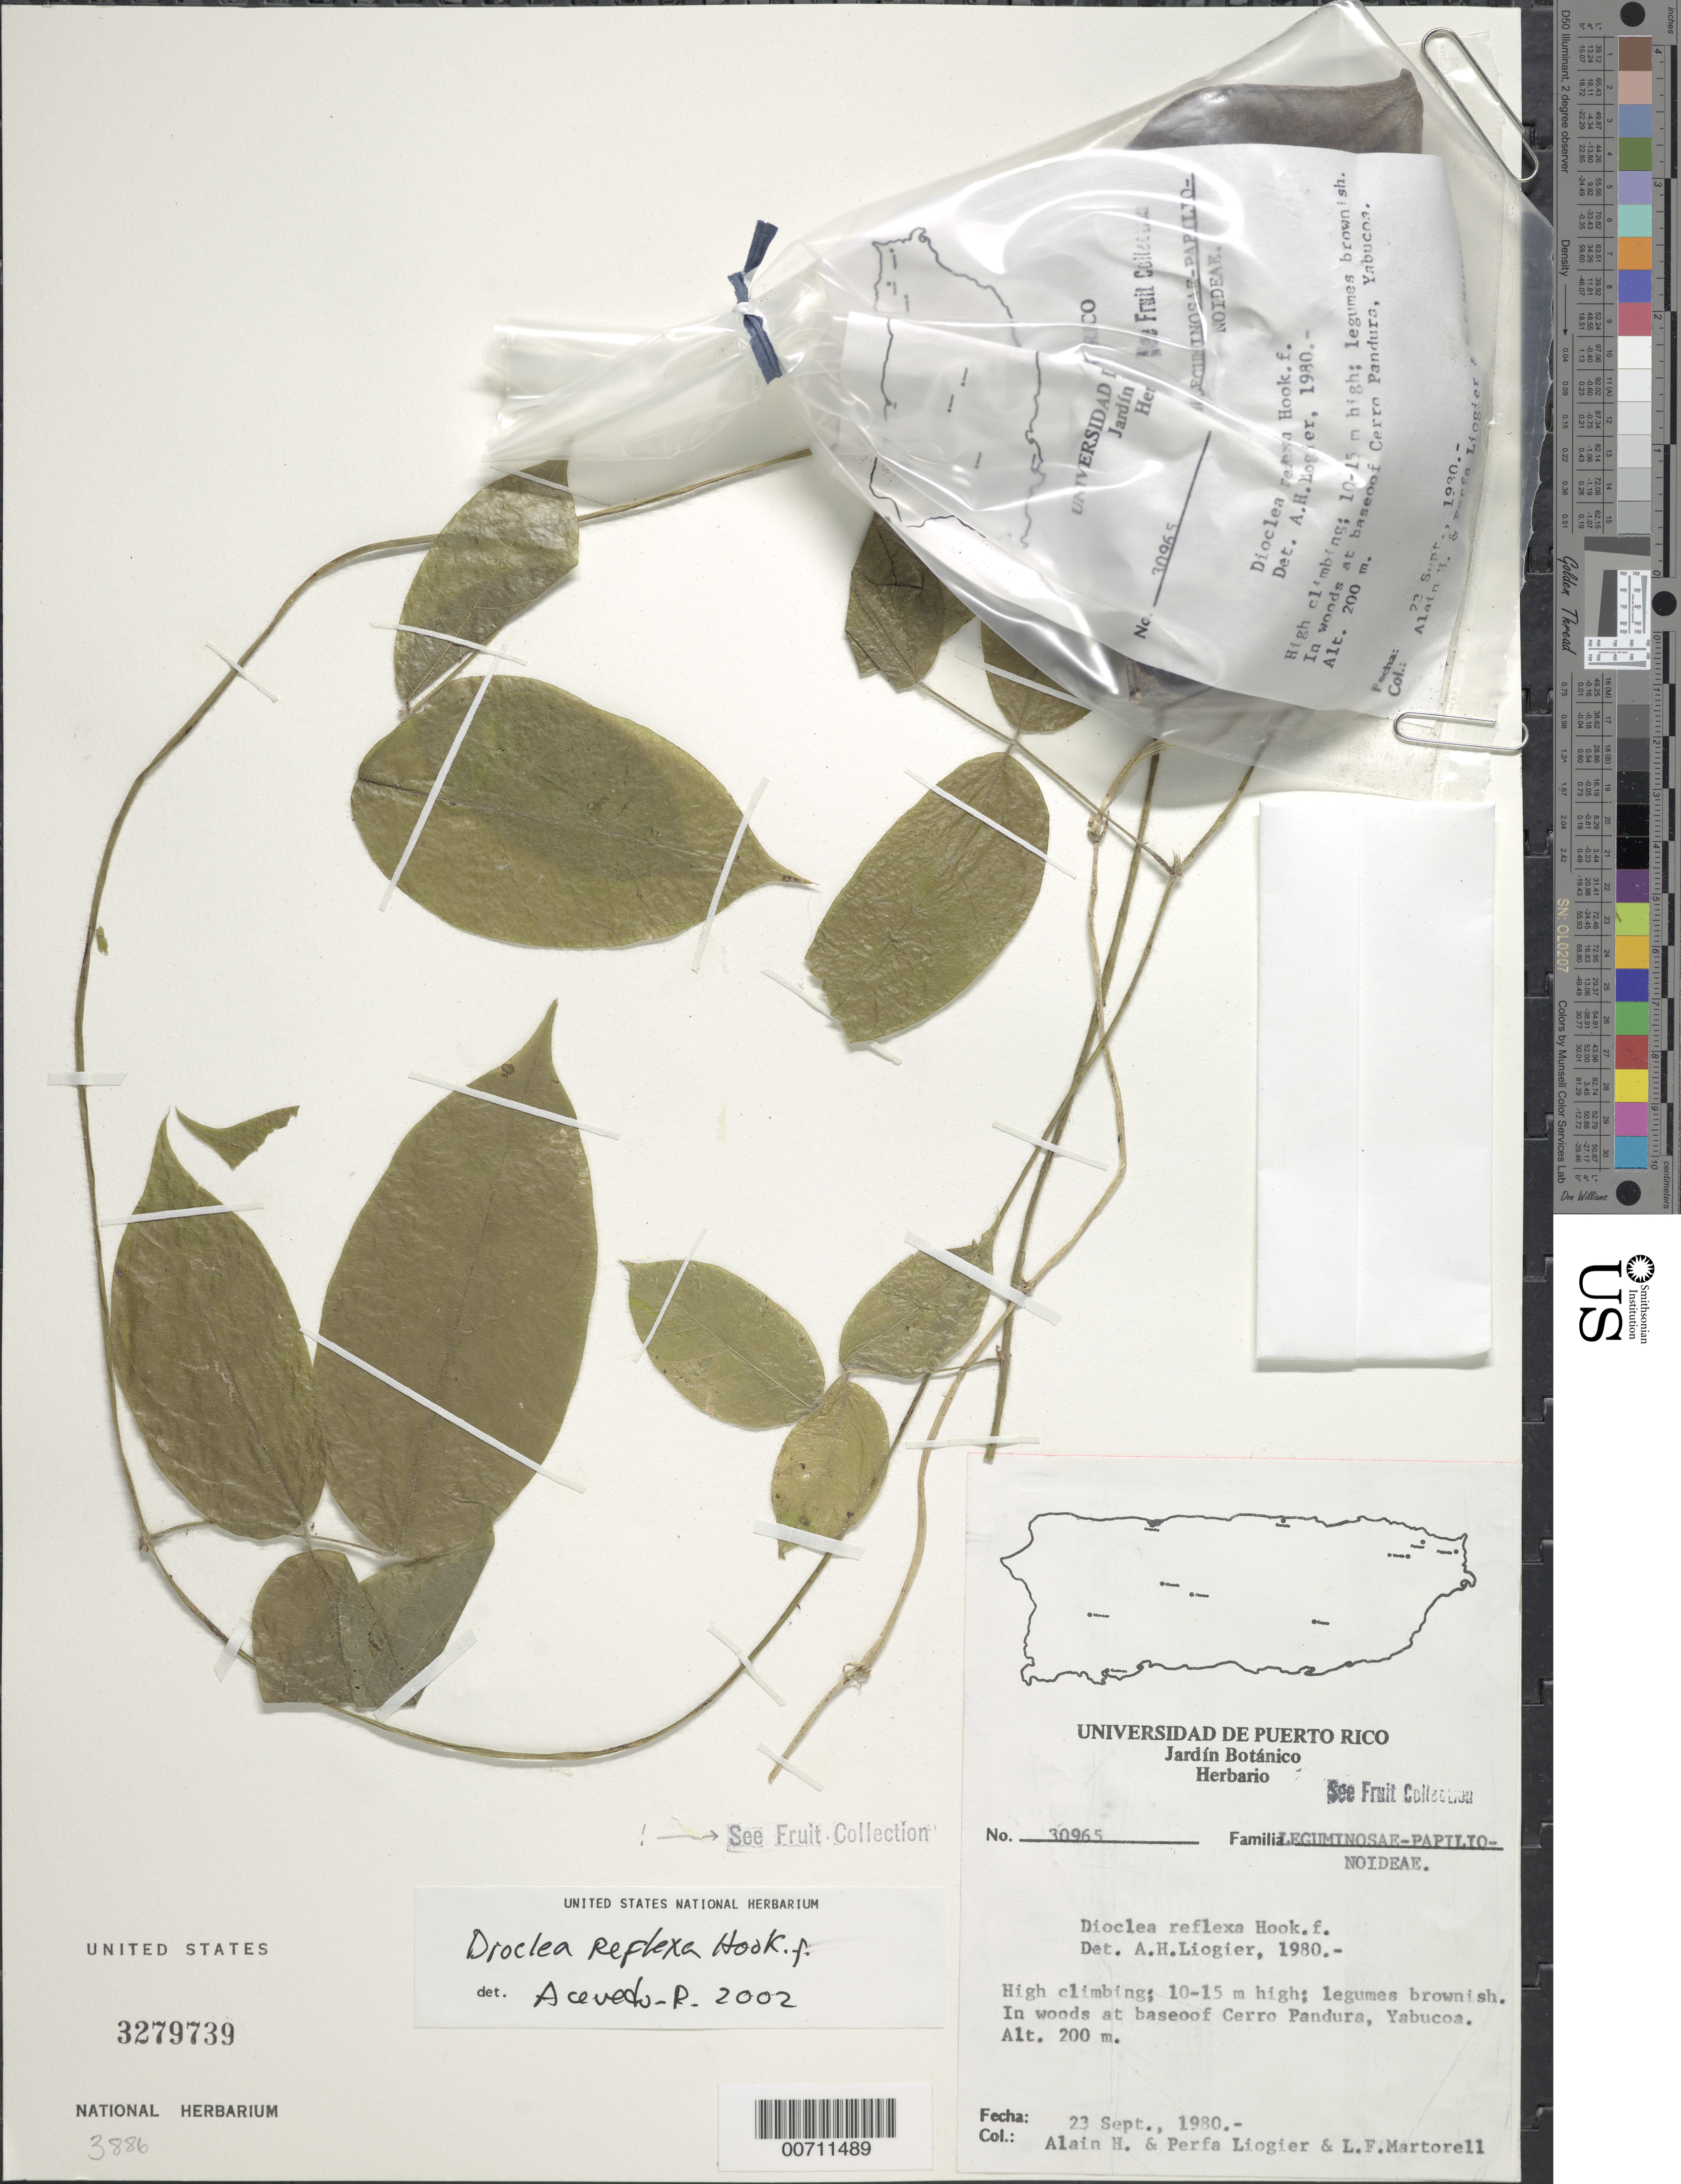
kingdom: Plantae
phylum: Tracheophyta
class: Magnoliopsida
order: Fabales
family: Fabaceae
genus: Macropsychanthus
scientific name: Macropsychanthus comosus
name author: (G. Mey.) L.P. Queiroz & Snak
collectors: A. H. Liogier, M. P. Liogier & L. Martorell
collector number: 30965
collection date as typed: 23 Sep 1980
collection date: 1980-09-23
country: Puerto Rico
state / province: Yabucoa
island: Greater Antilles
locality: Cerro Pandura, base of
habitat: Woods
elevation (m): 200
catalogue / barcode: US 3279739